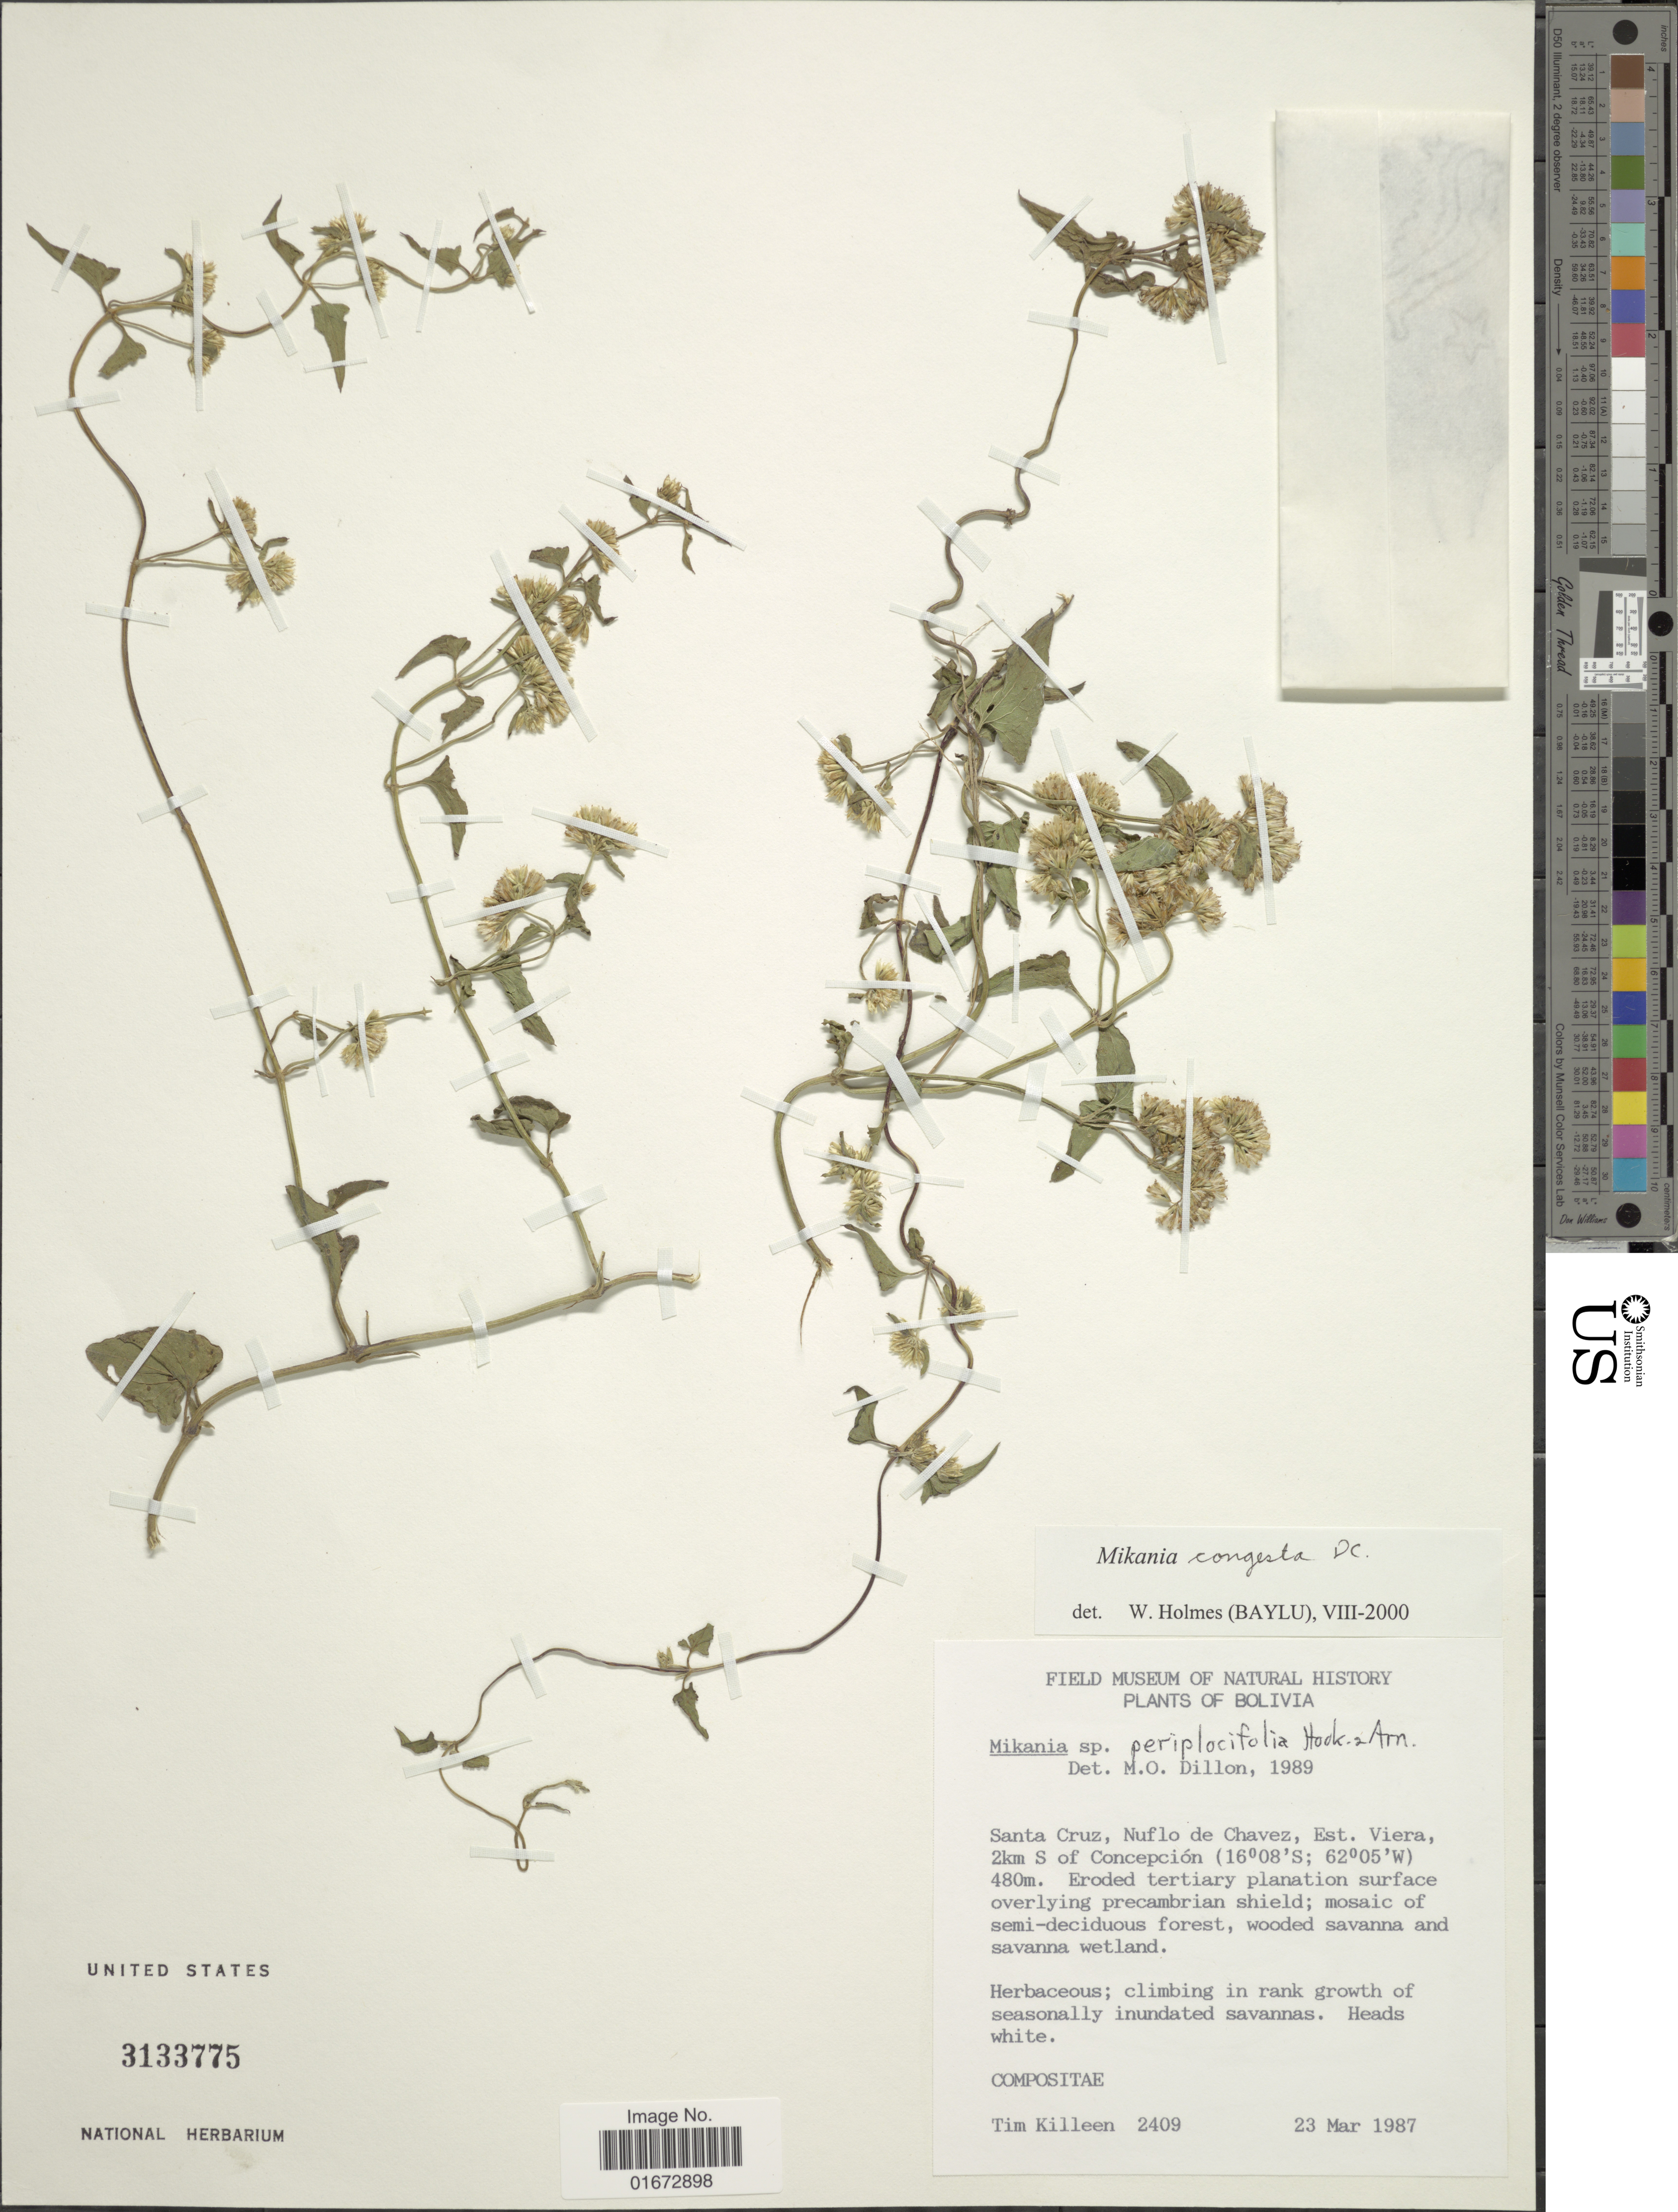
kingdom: Plantae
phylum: Tracheophyta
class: Magnoliopsida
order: Asterales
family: Asteraceae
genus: Mikania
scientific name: Mikania periplocifolia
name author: Hook. & Arn.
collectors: T. J. Killeen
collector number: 2409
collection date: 1987-03-23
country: Bolivia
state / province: Santa Cruz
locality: Santa Cruz, Nuflo de Chavez, Est. Viera, 2km S of Concepción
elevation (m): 480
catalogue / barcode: US 3133775